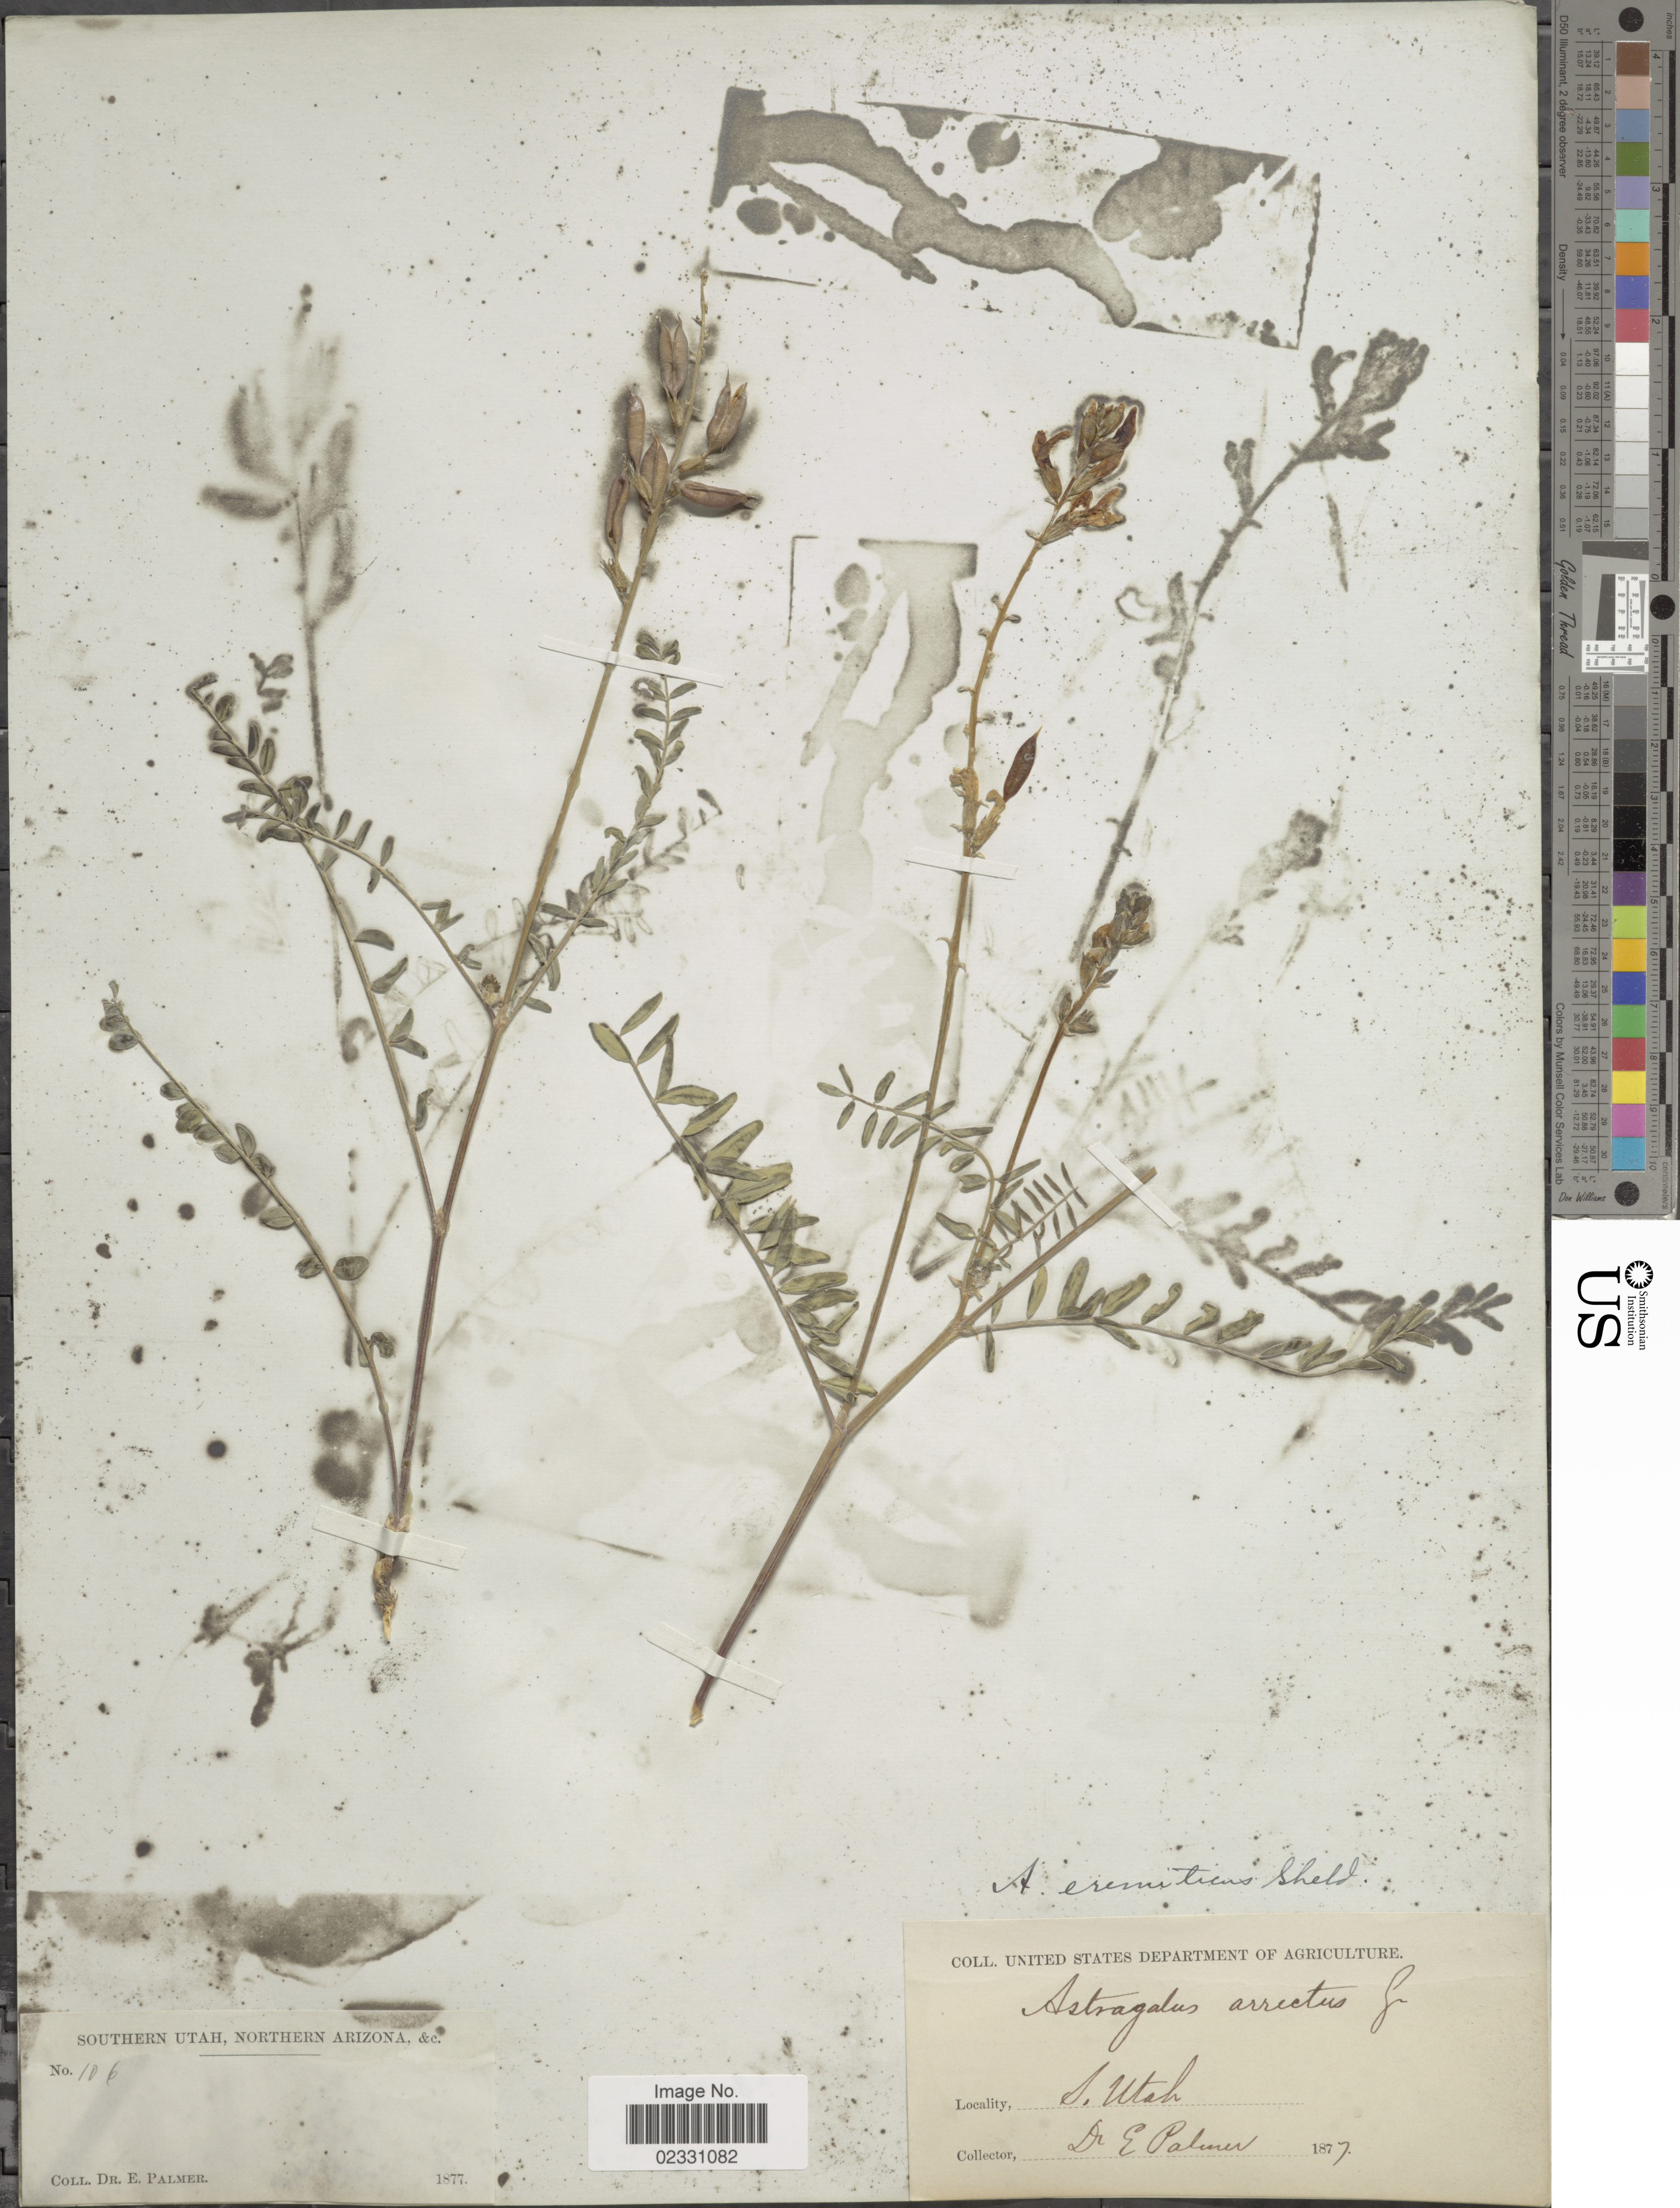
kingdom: Plantae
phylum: Tracheophyta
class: Magnoliopsida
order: Fabales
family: Fabaceae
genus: Astragalus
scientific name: Astragalus eremiticus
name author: E. Sheld.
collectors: E. Palmer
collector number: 106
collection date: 1877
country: United States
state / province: Utah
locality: Southern Utah